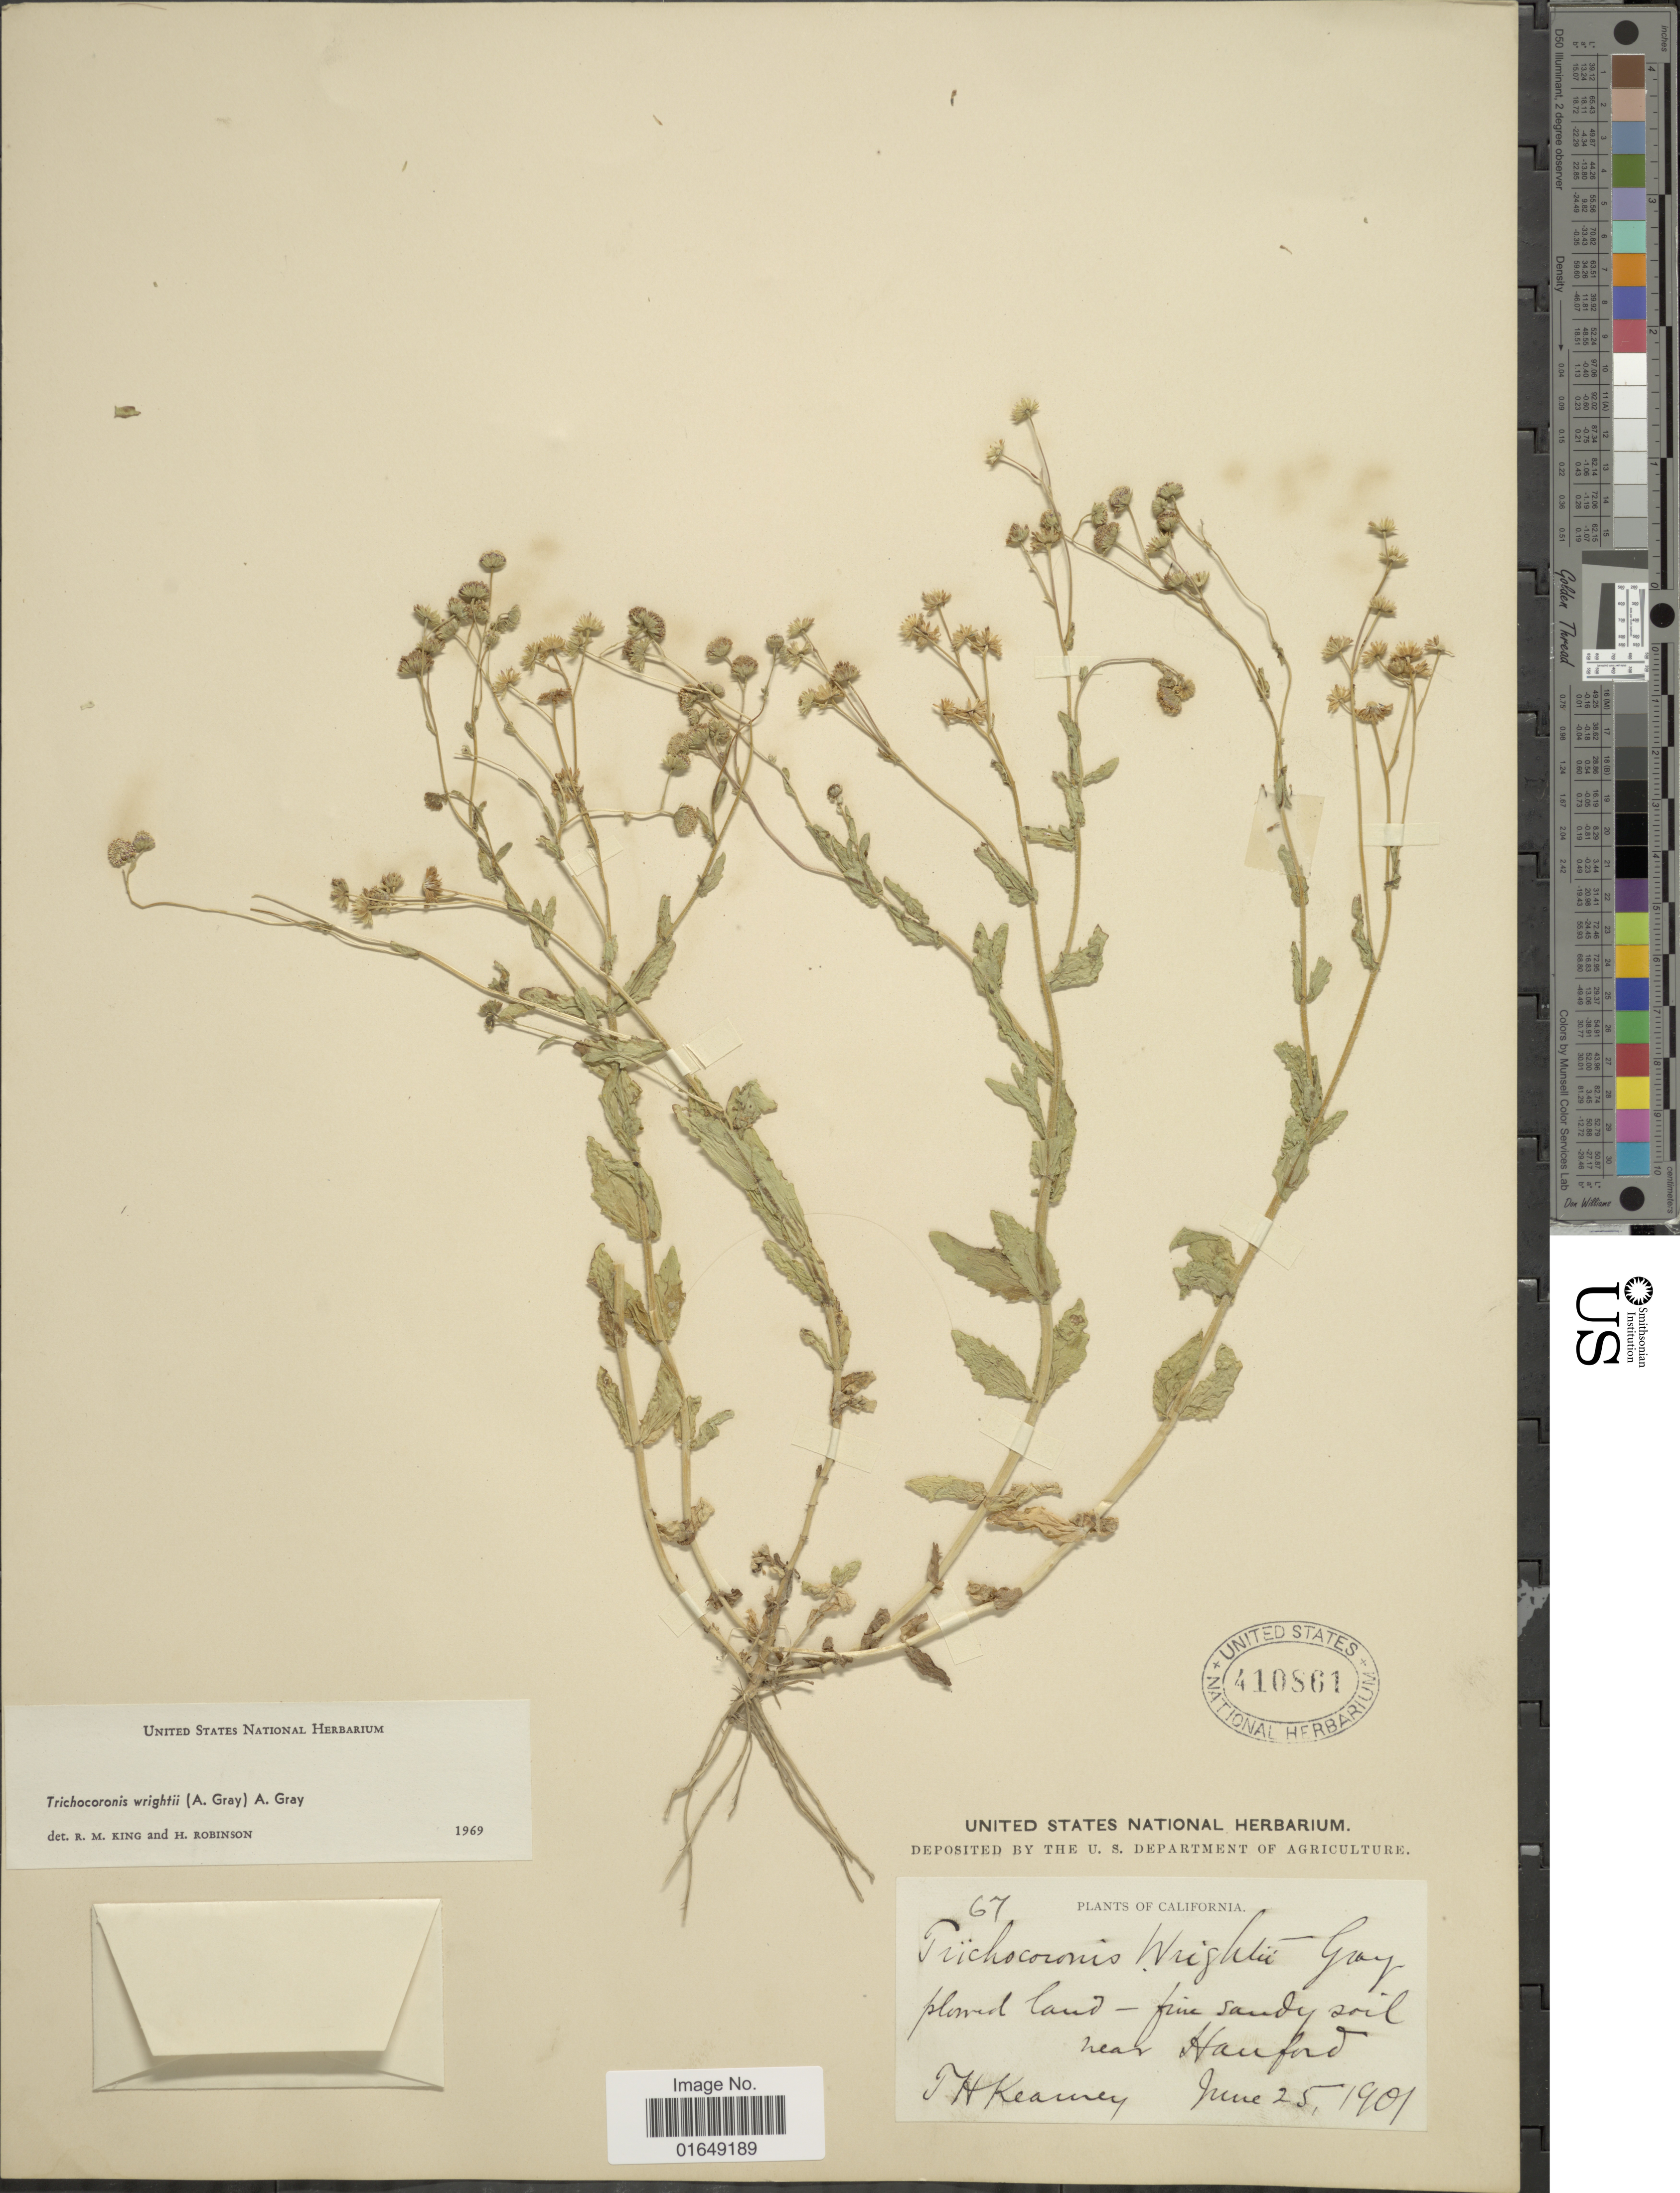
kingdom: Plantae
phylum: Tracheophyta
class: Magnoliopsida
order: Asterales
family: Asteraceae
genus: Trichocoronis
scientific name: Trichocoronis wrightii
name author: (Torr.) A. Gray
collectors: T. H. Kearney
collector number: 67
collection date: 1901-06-25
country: United States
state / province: California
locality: Plowed land-fine sandy soil, near Hanford.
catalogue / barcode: US 410861